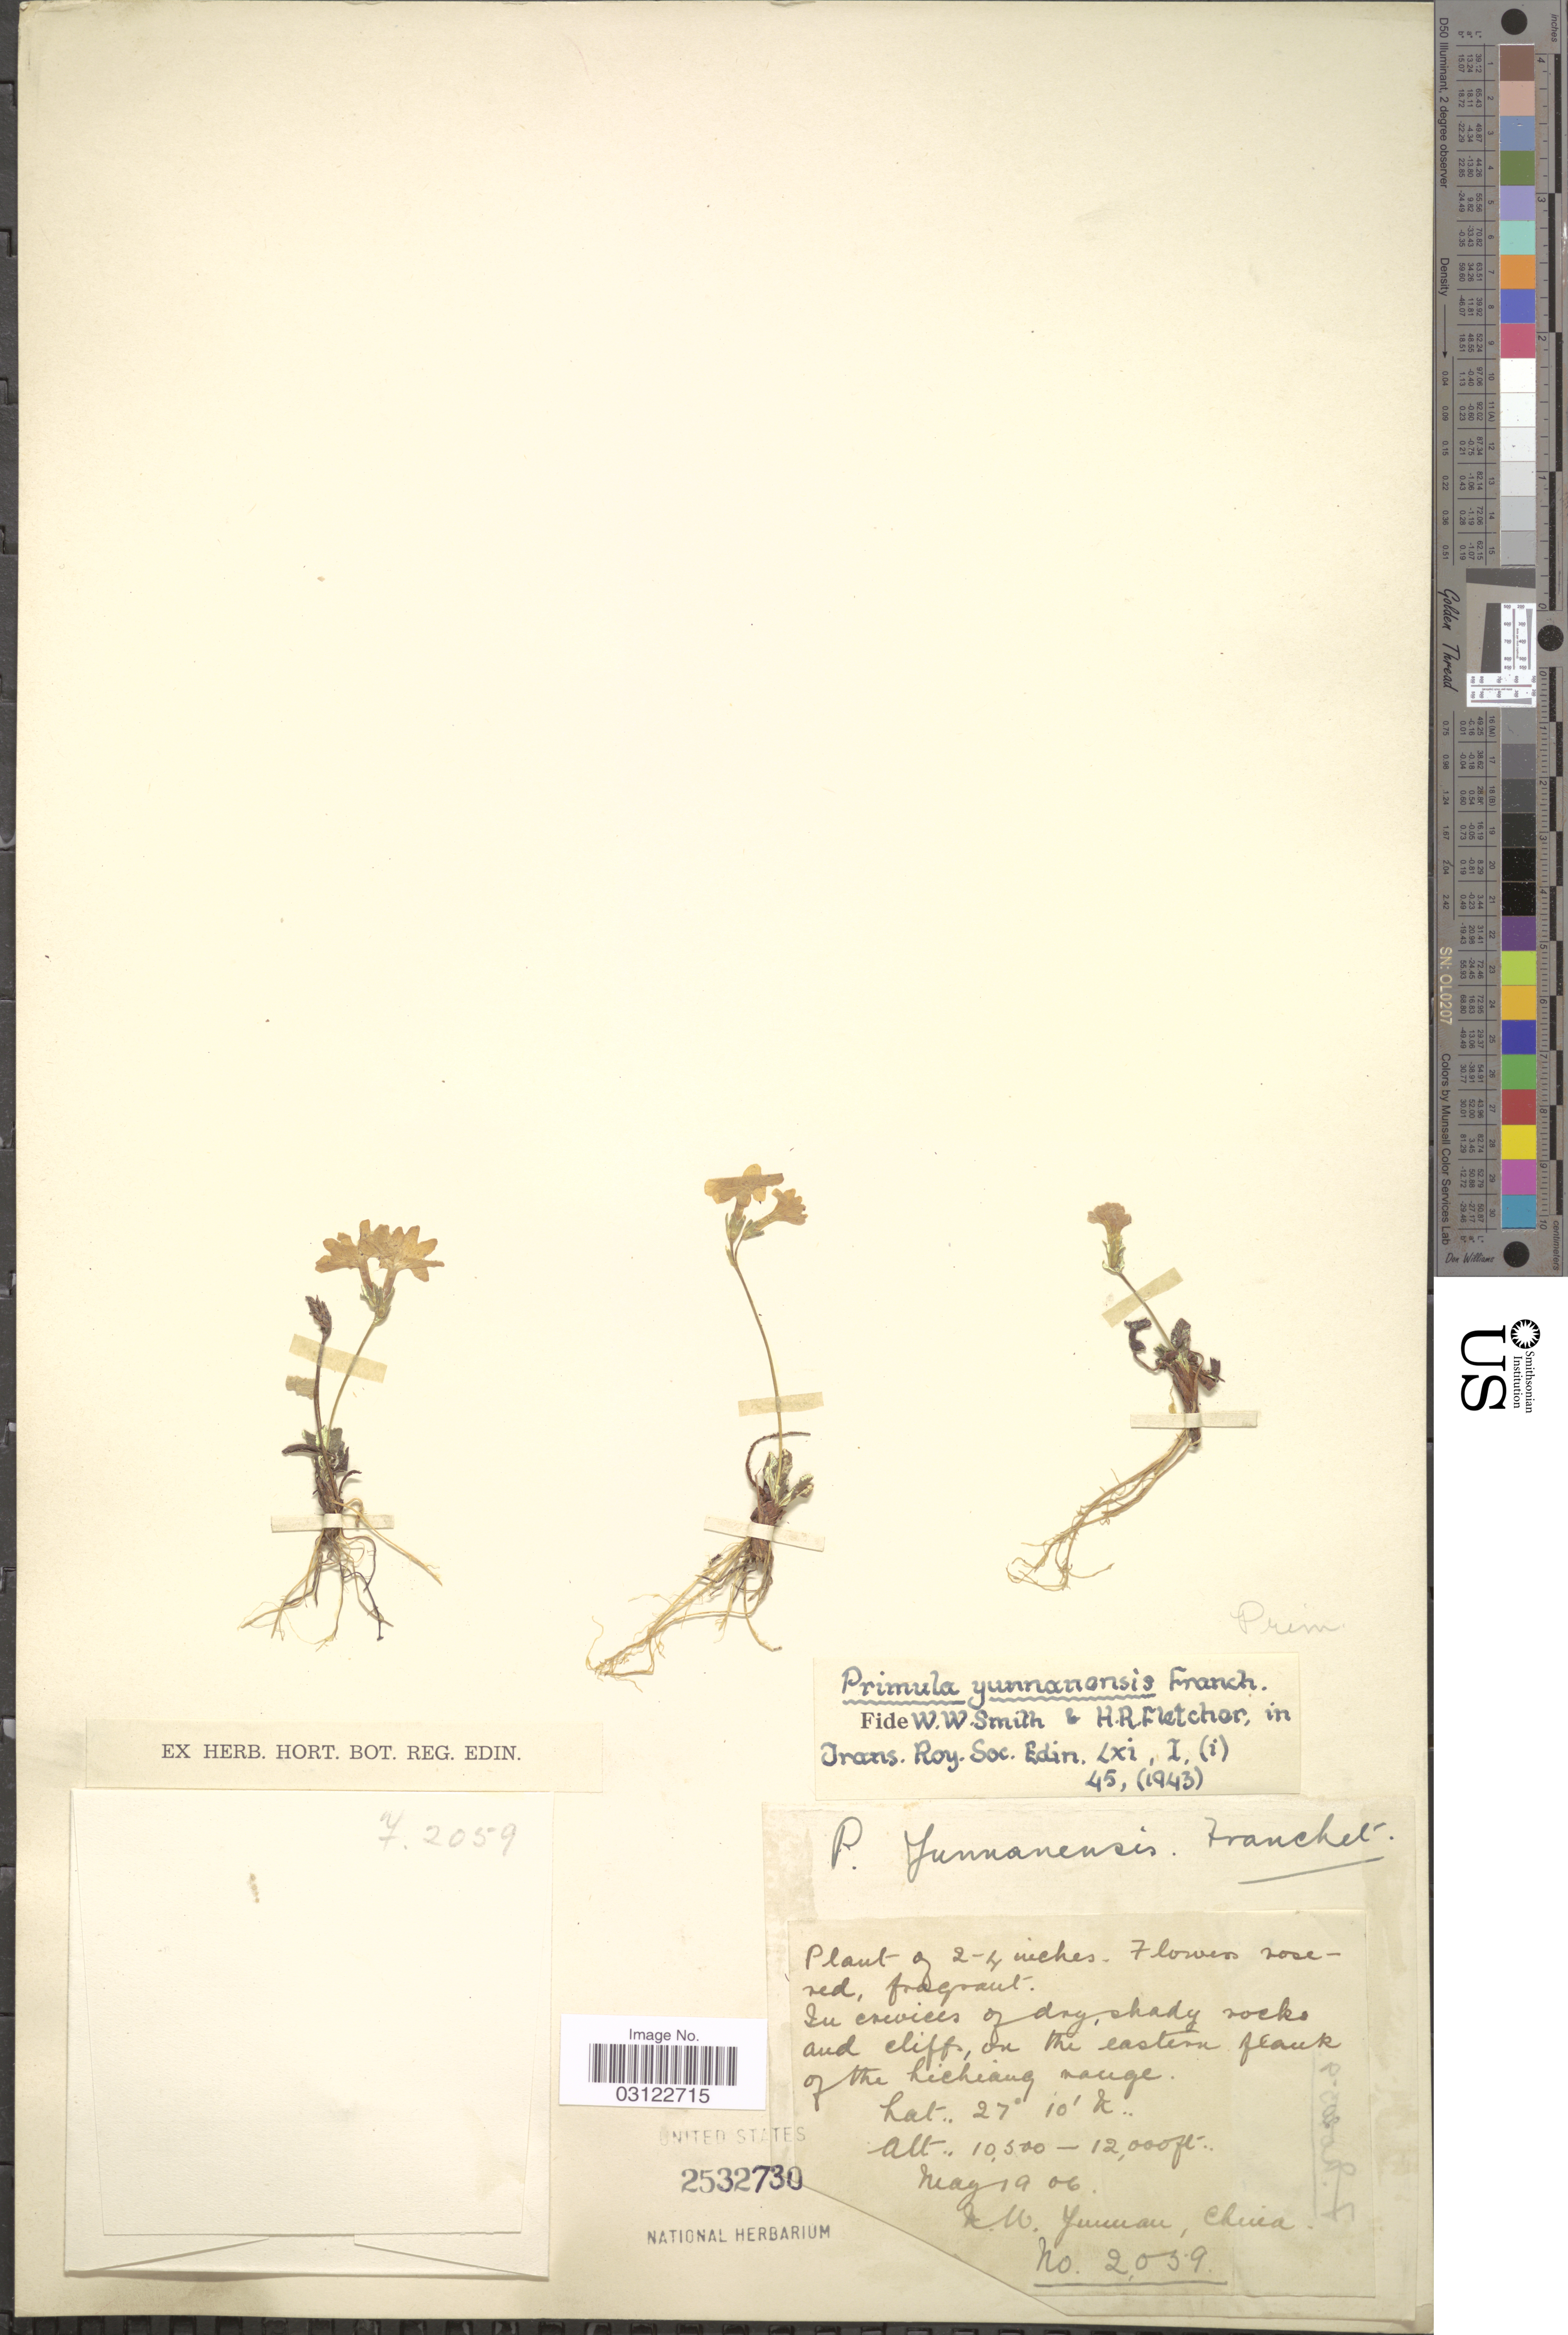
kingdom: Plantae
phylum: Tracheophyta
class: Magnoliopsida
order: Ericales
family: Primulaceae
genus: Primula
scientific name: Primula yunnanensis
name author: Franch.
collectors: Ex herb. Hort. Reg. Bot. Edin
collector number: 2039*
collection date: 1906-05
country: China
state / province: Yunnan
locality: On the eastern flank of the Lichiang range. N.W. Yunnan.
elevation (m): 3200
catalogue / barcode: US 2532730